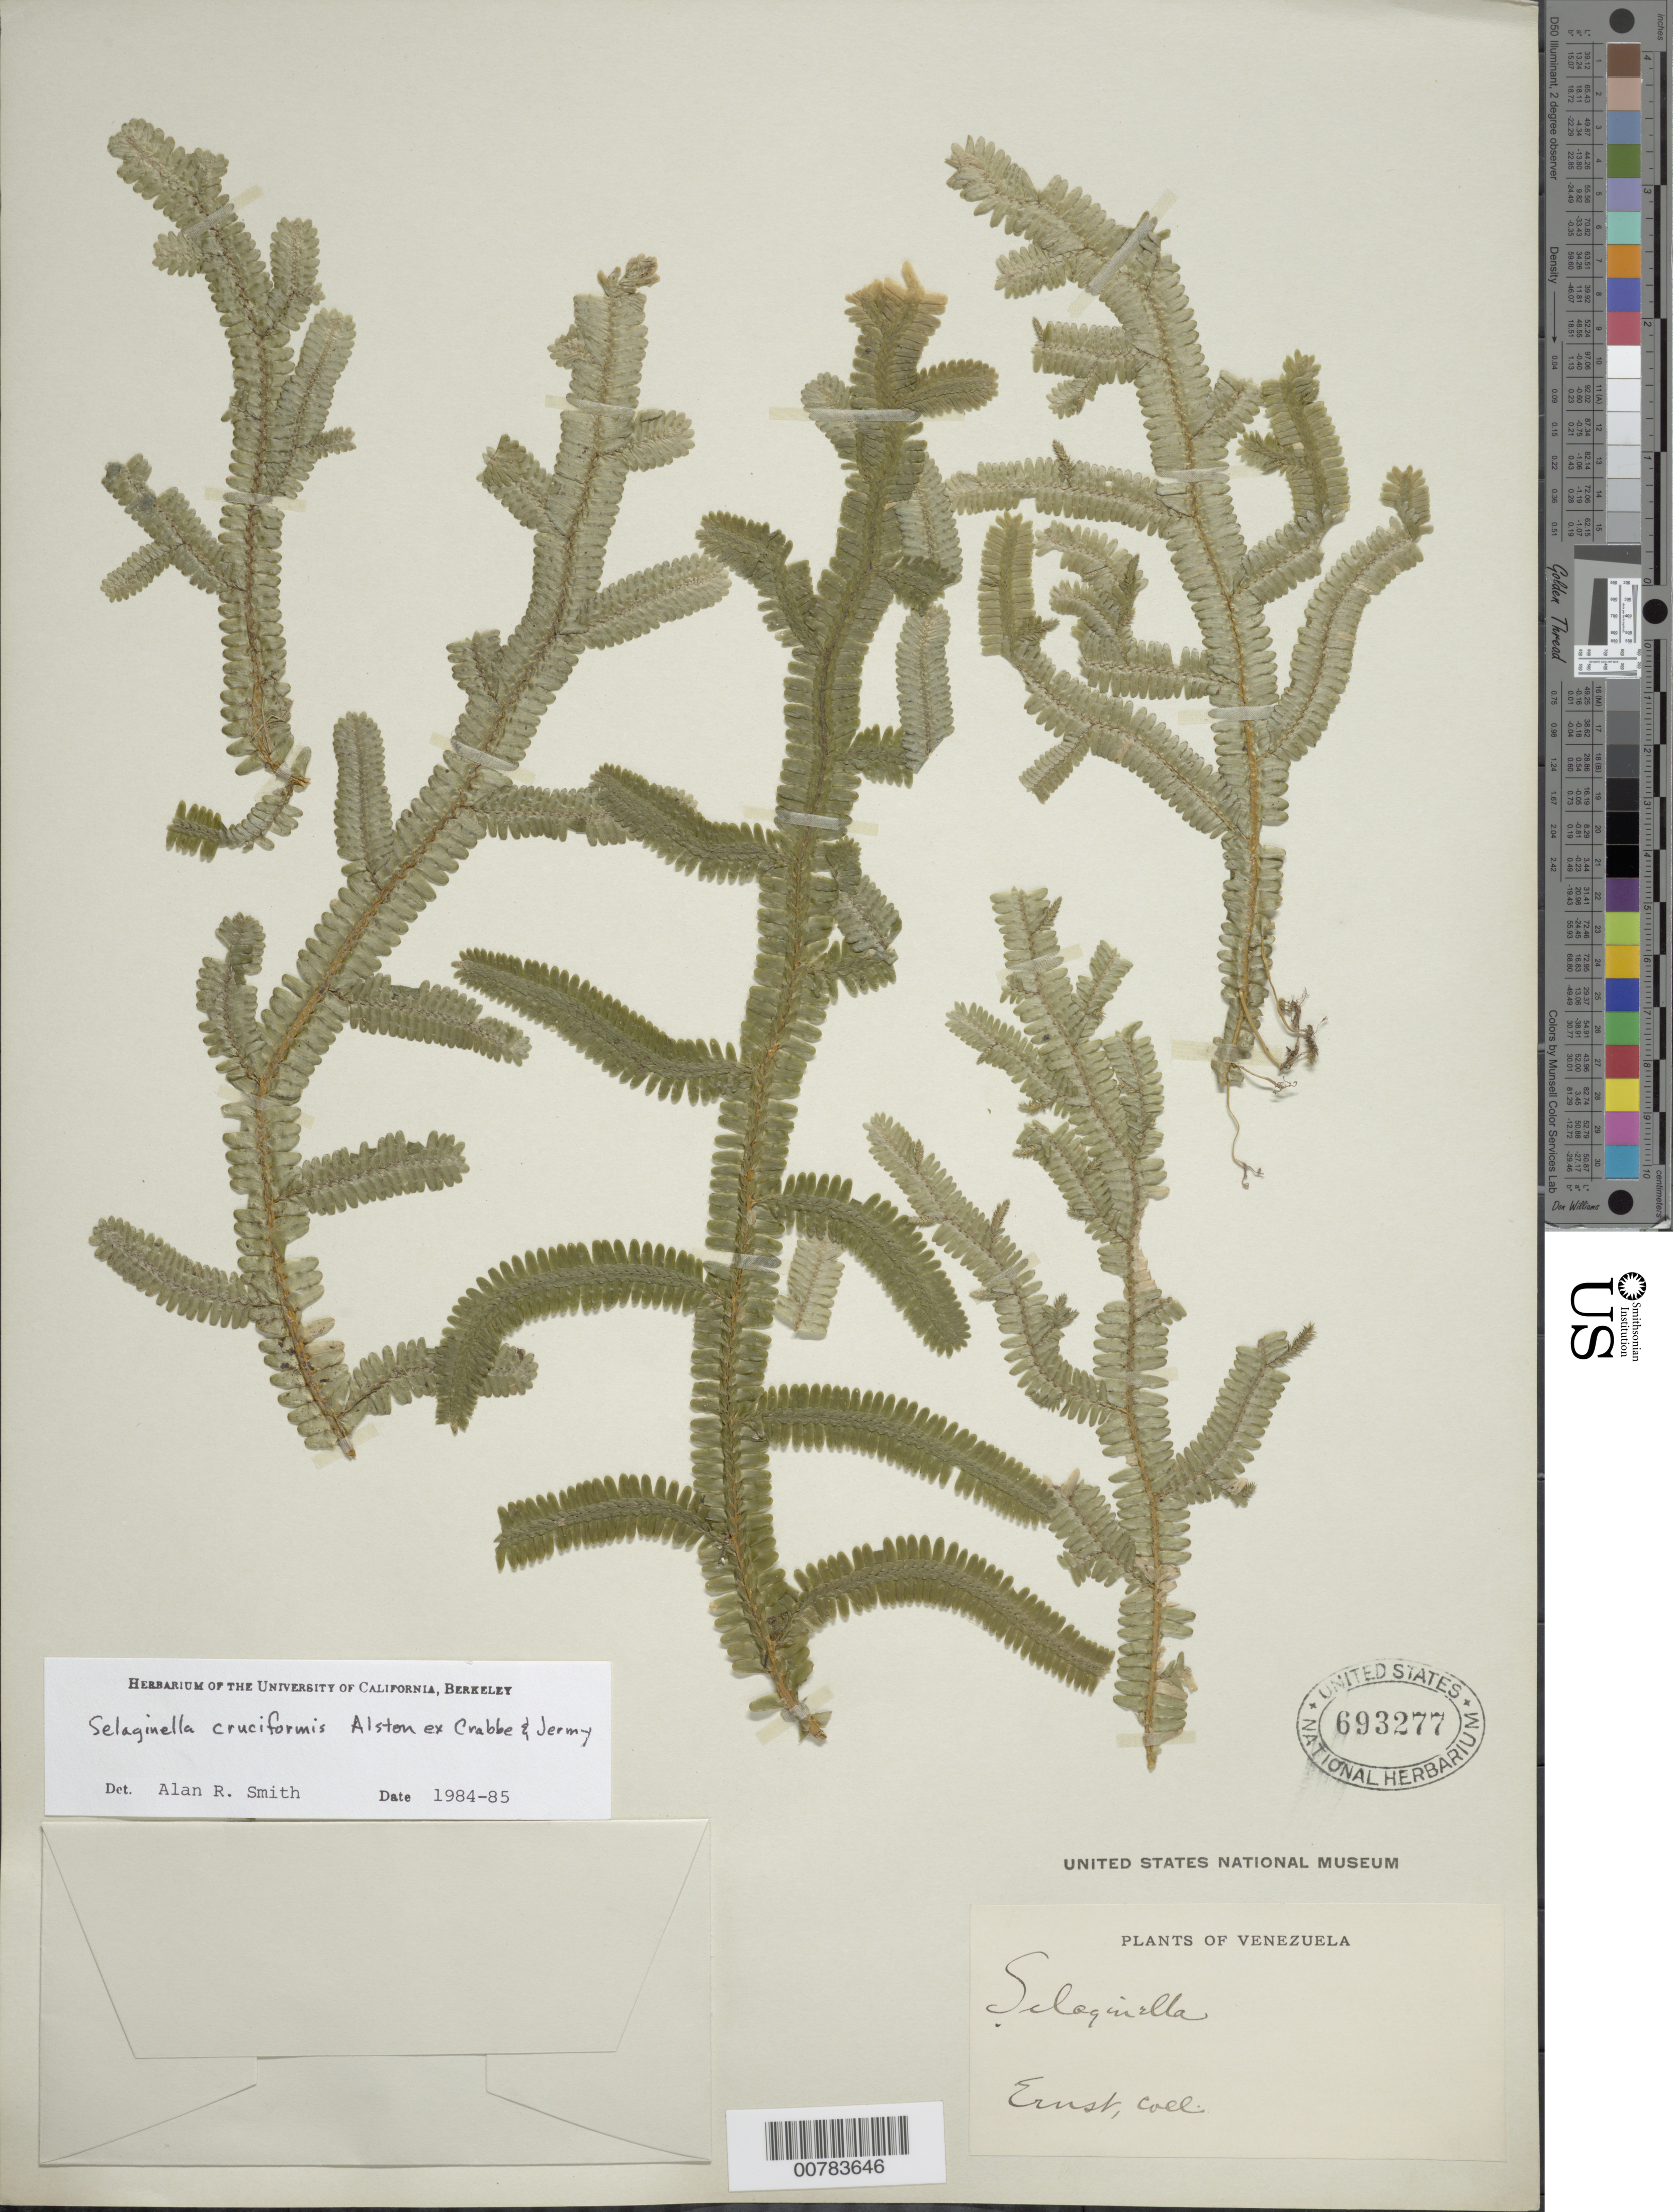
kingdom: Plantae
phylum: Tracheophyta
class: Lycopodiopsida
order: Selaginellales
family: Selaginellaceae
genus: Selaginella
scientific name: Selaginella cruciformis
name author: Alston ex Crabbe & Jermy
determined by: Smith, Alan R., (UC)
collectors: -. Ernst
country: Venezuela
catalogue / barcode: US 693277